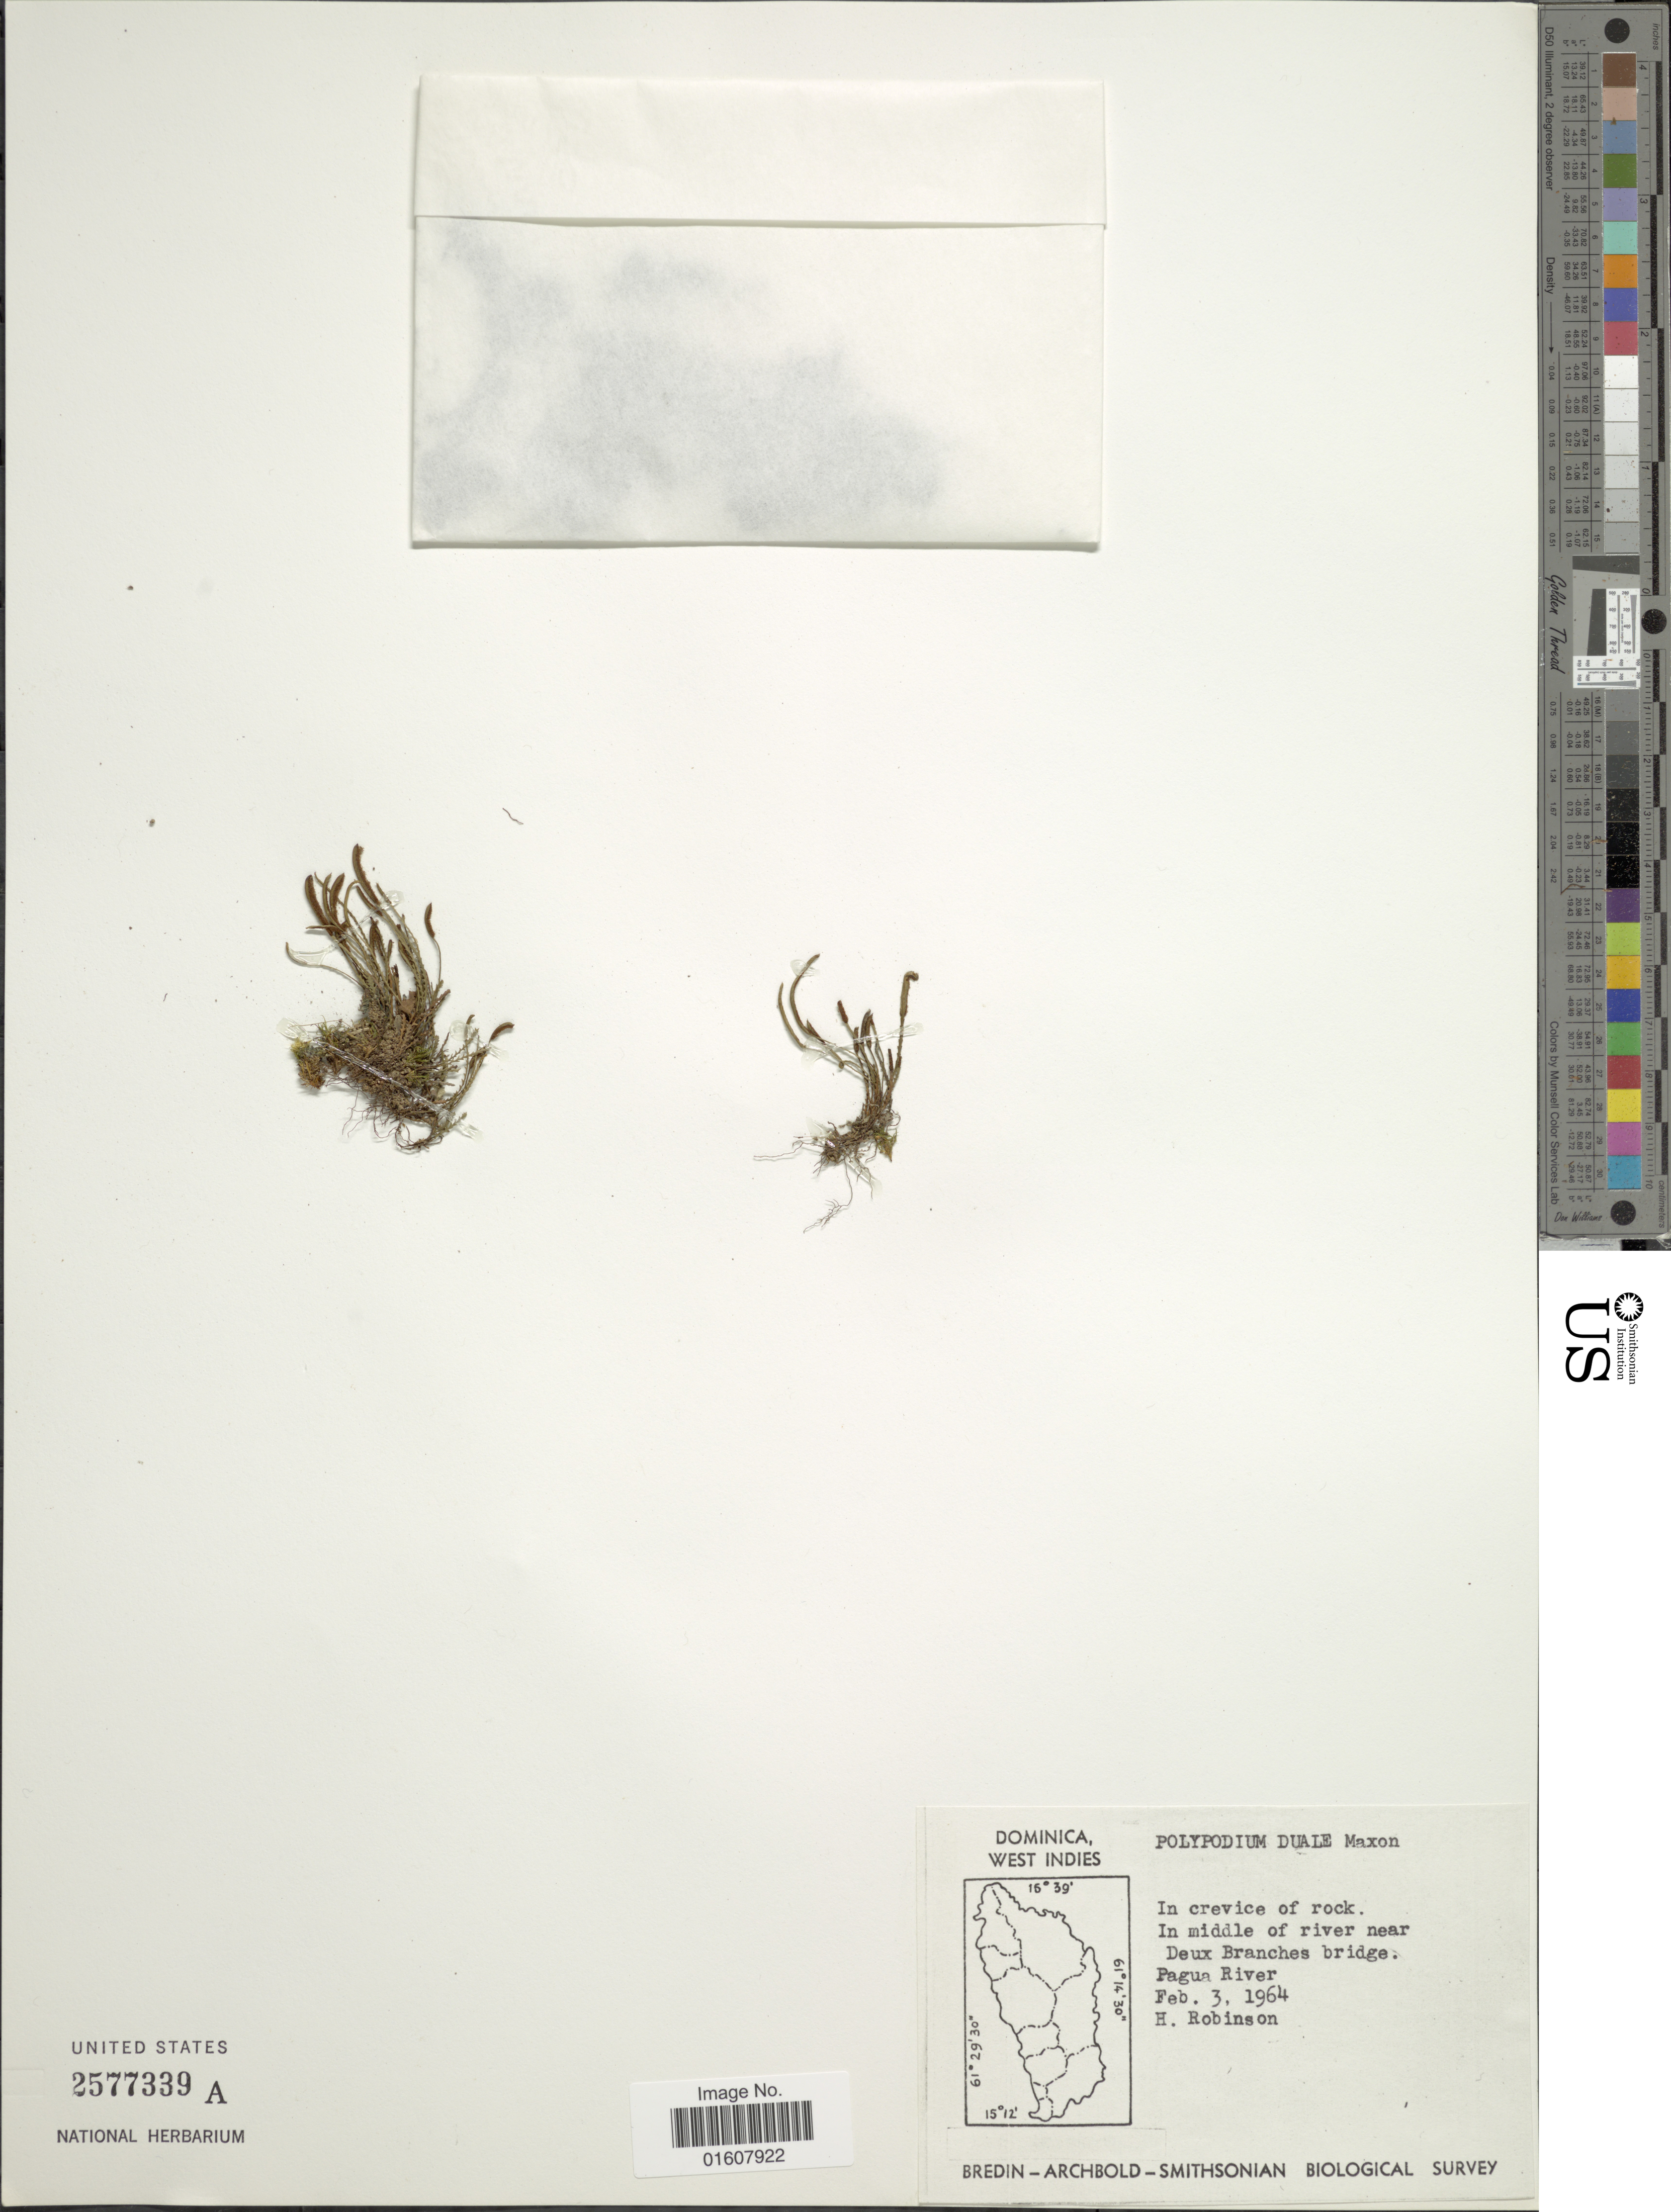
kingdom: Plantae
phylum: Tracheophyta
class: Polypodiopsida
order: Polypodiales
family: Polypodiaceae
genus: Cochlidium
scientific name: Cochlidium serrulatum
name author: (Sw.) L.E. Bishop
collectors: H. Robinson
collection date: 1964-02-03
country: Dominica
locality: In middle of river near Deux Branches bridge. Pagua River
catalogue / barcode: US 2577339A